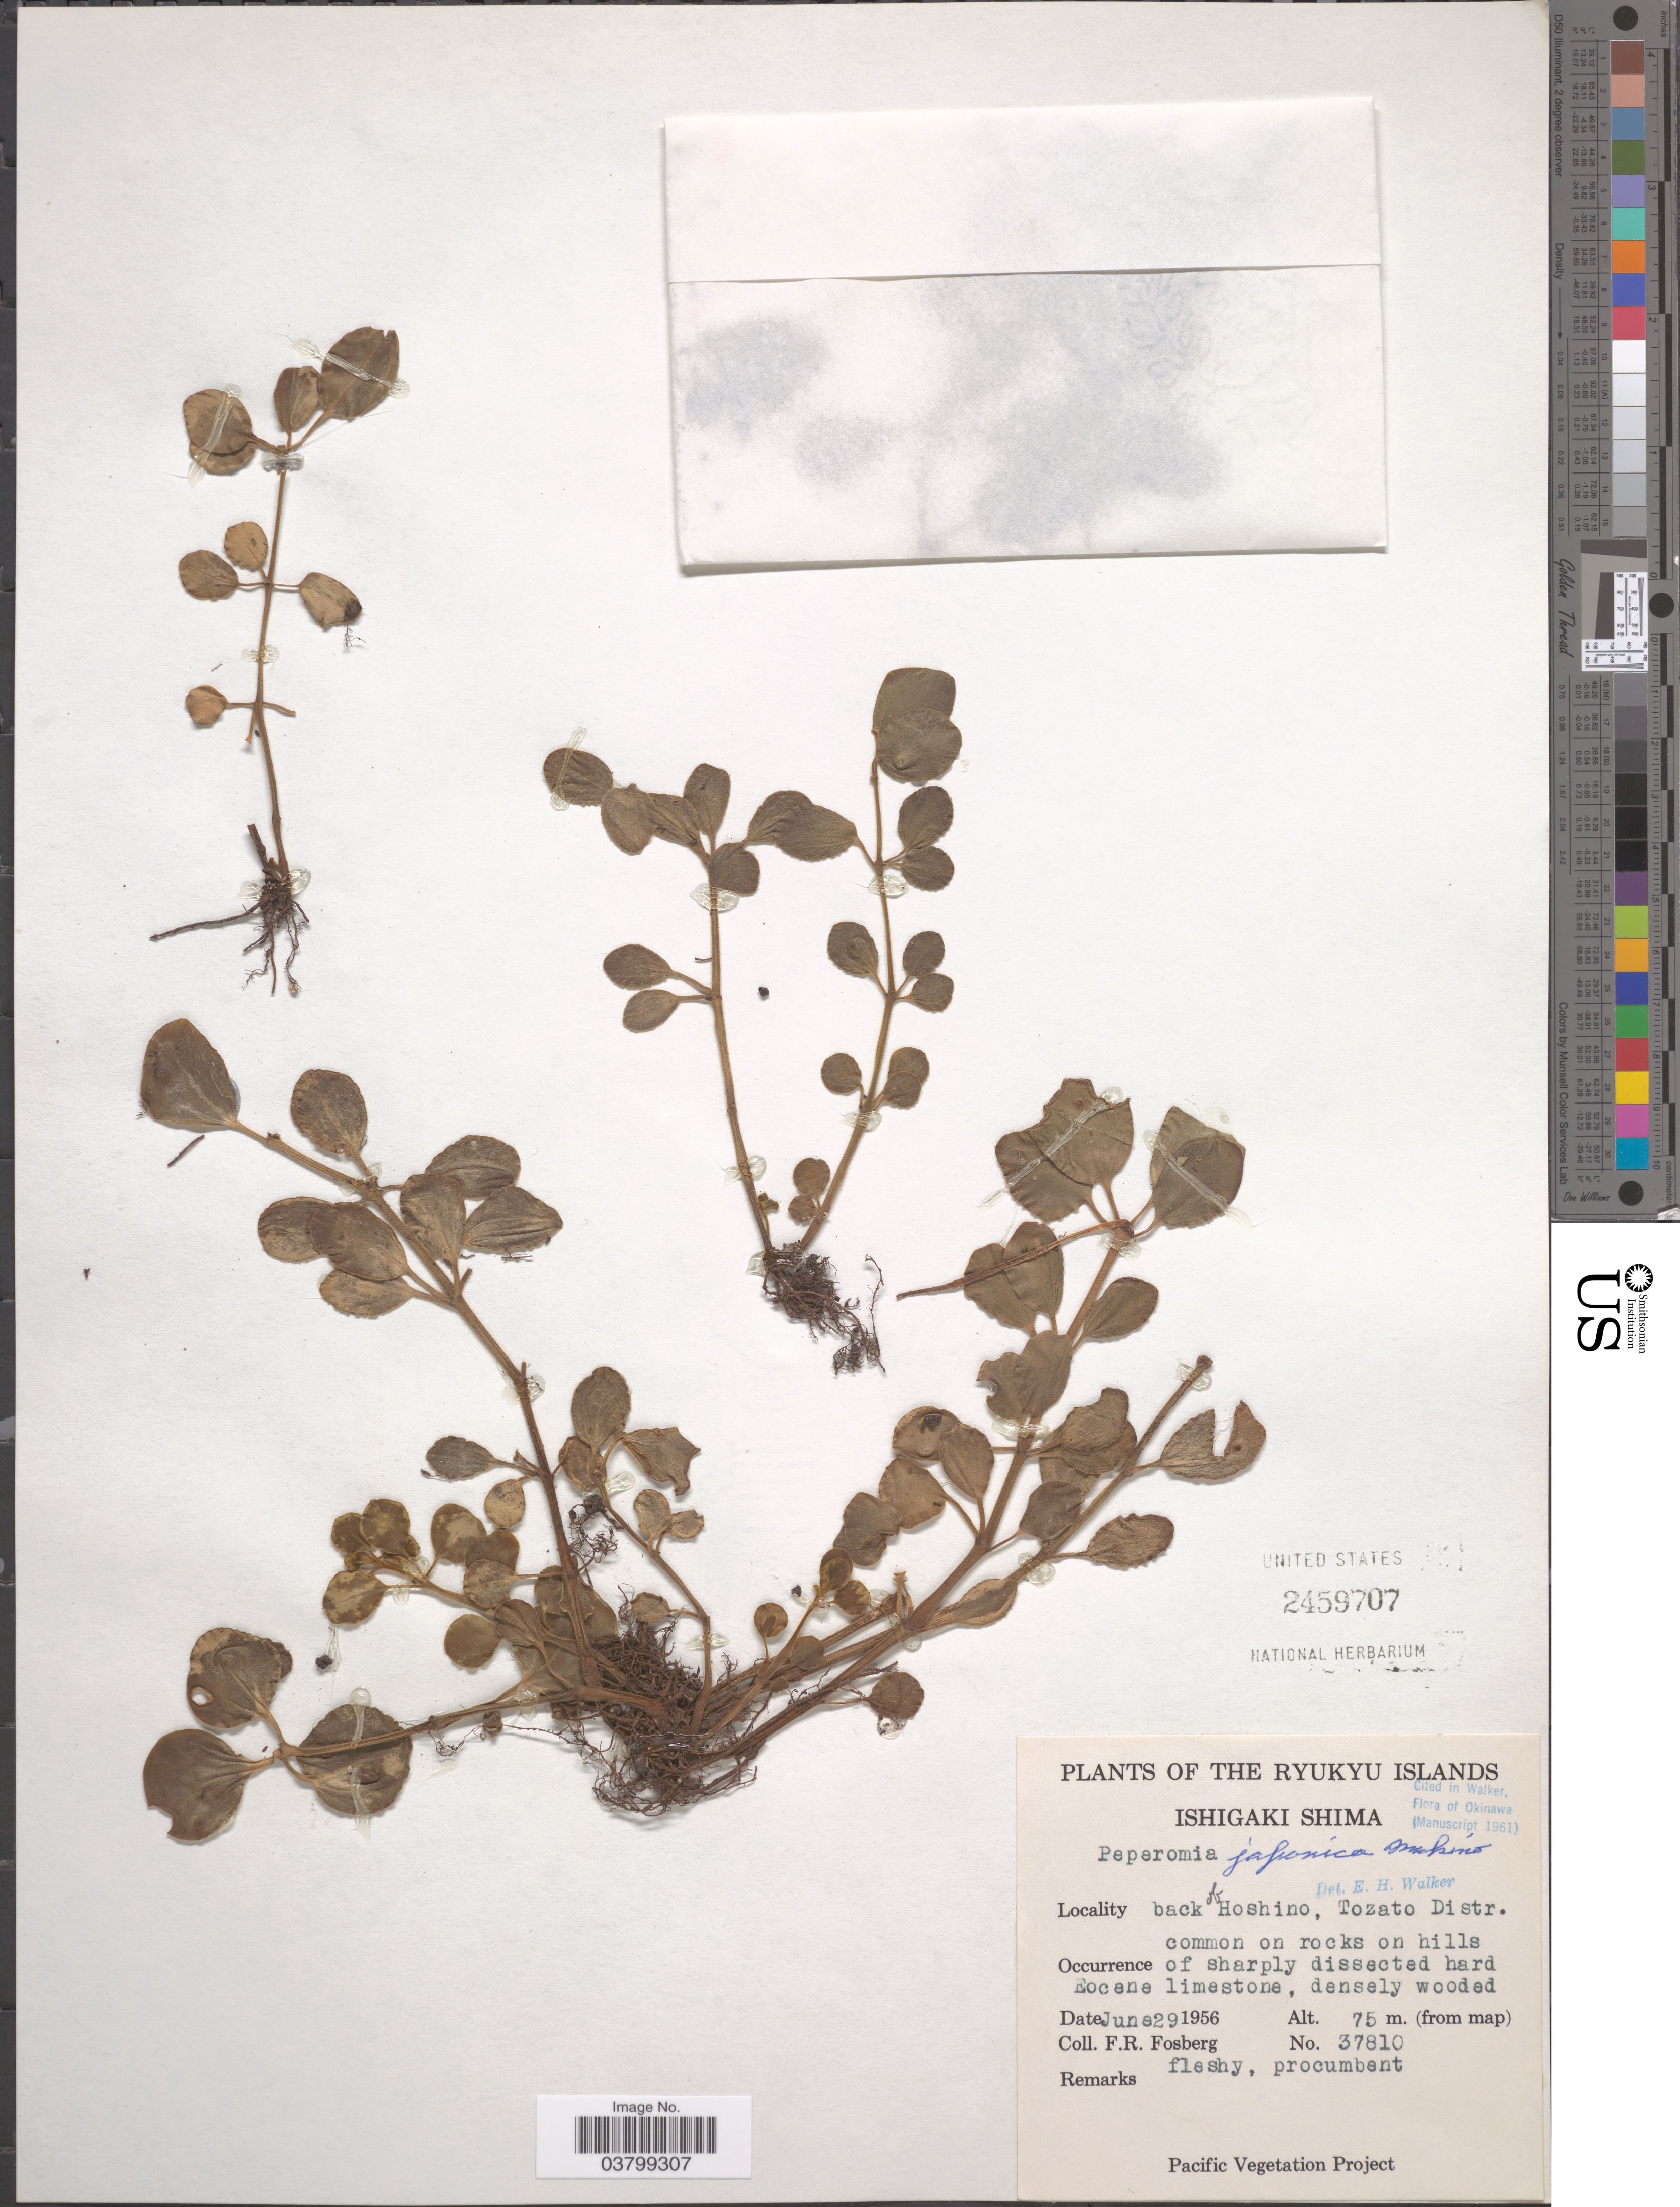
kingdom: Plantae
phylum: Tracheophyta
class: Magnoliopsida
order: Piperales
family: Piperaceae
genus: Peperomia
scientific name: Peperomia japonica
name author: Makino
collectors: F. R. Fosberg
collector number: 37810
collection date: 1956-06-29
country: Japan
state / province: Okinawa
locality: Ryukyu Islands. Ishigaki Shima. Back of Hoshino, Tozato Distr.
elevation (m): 75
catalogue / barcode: US 2459707